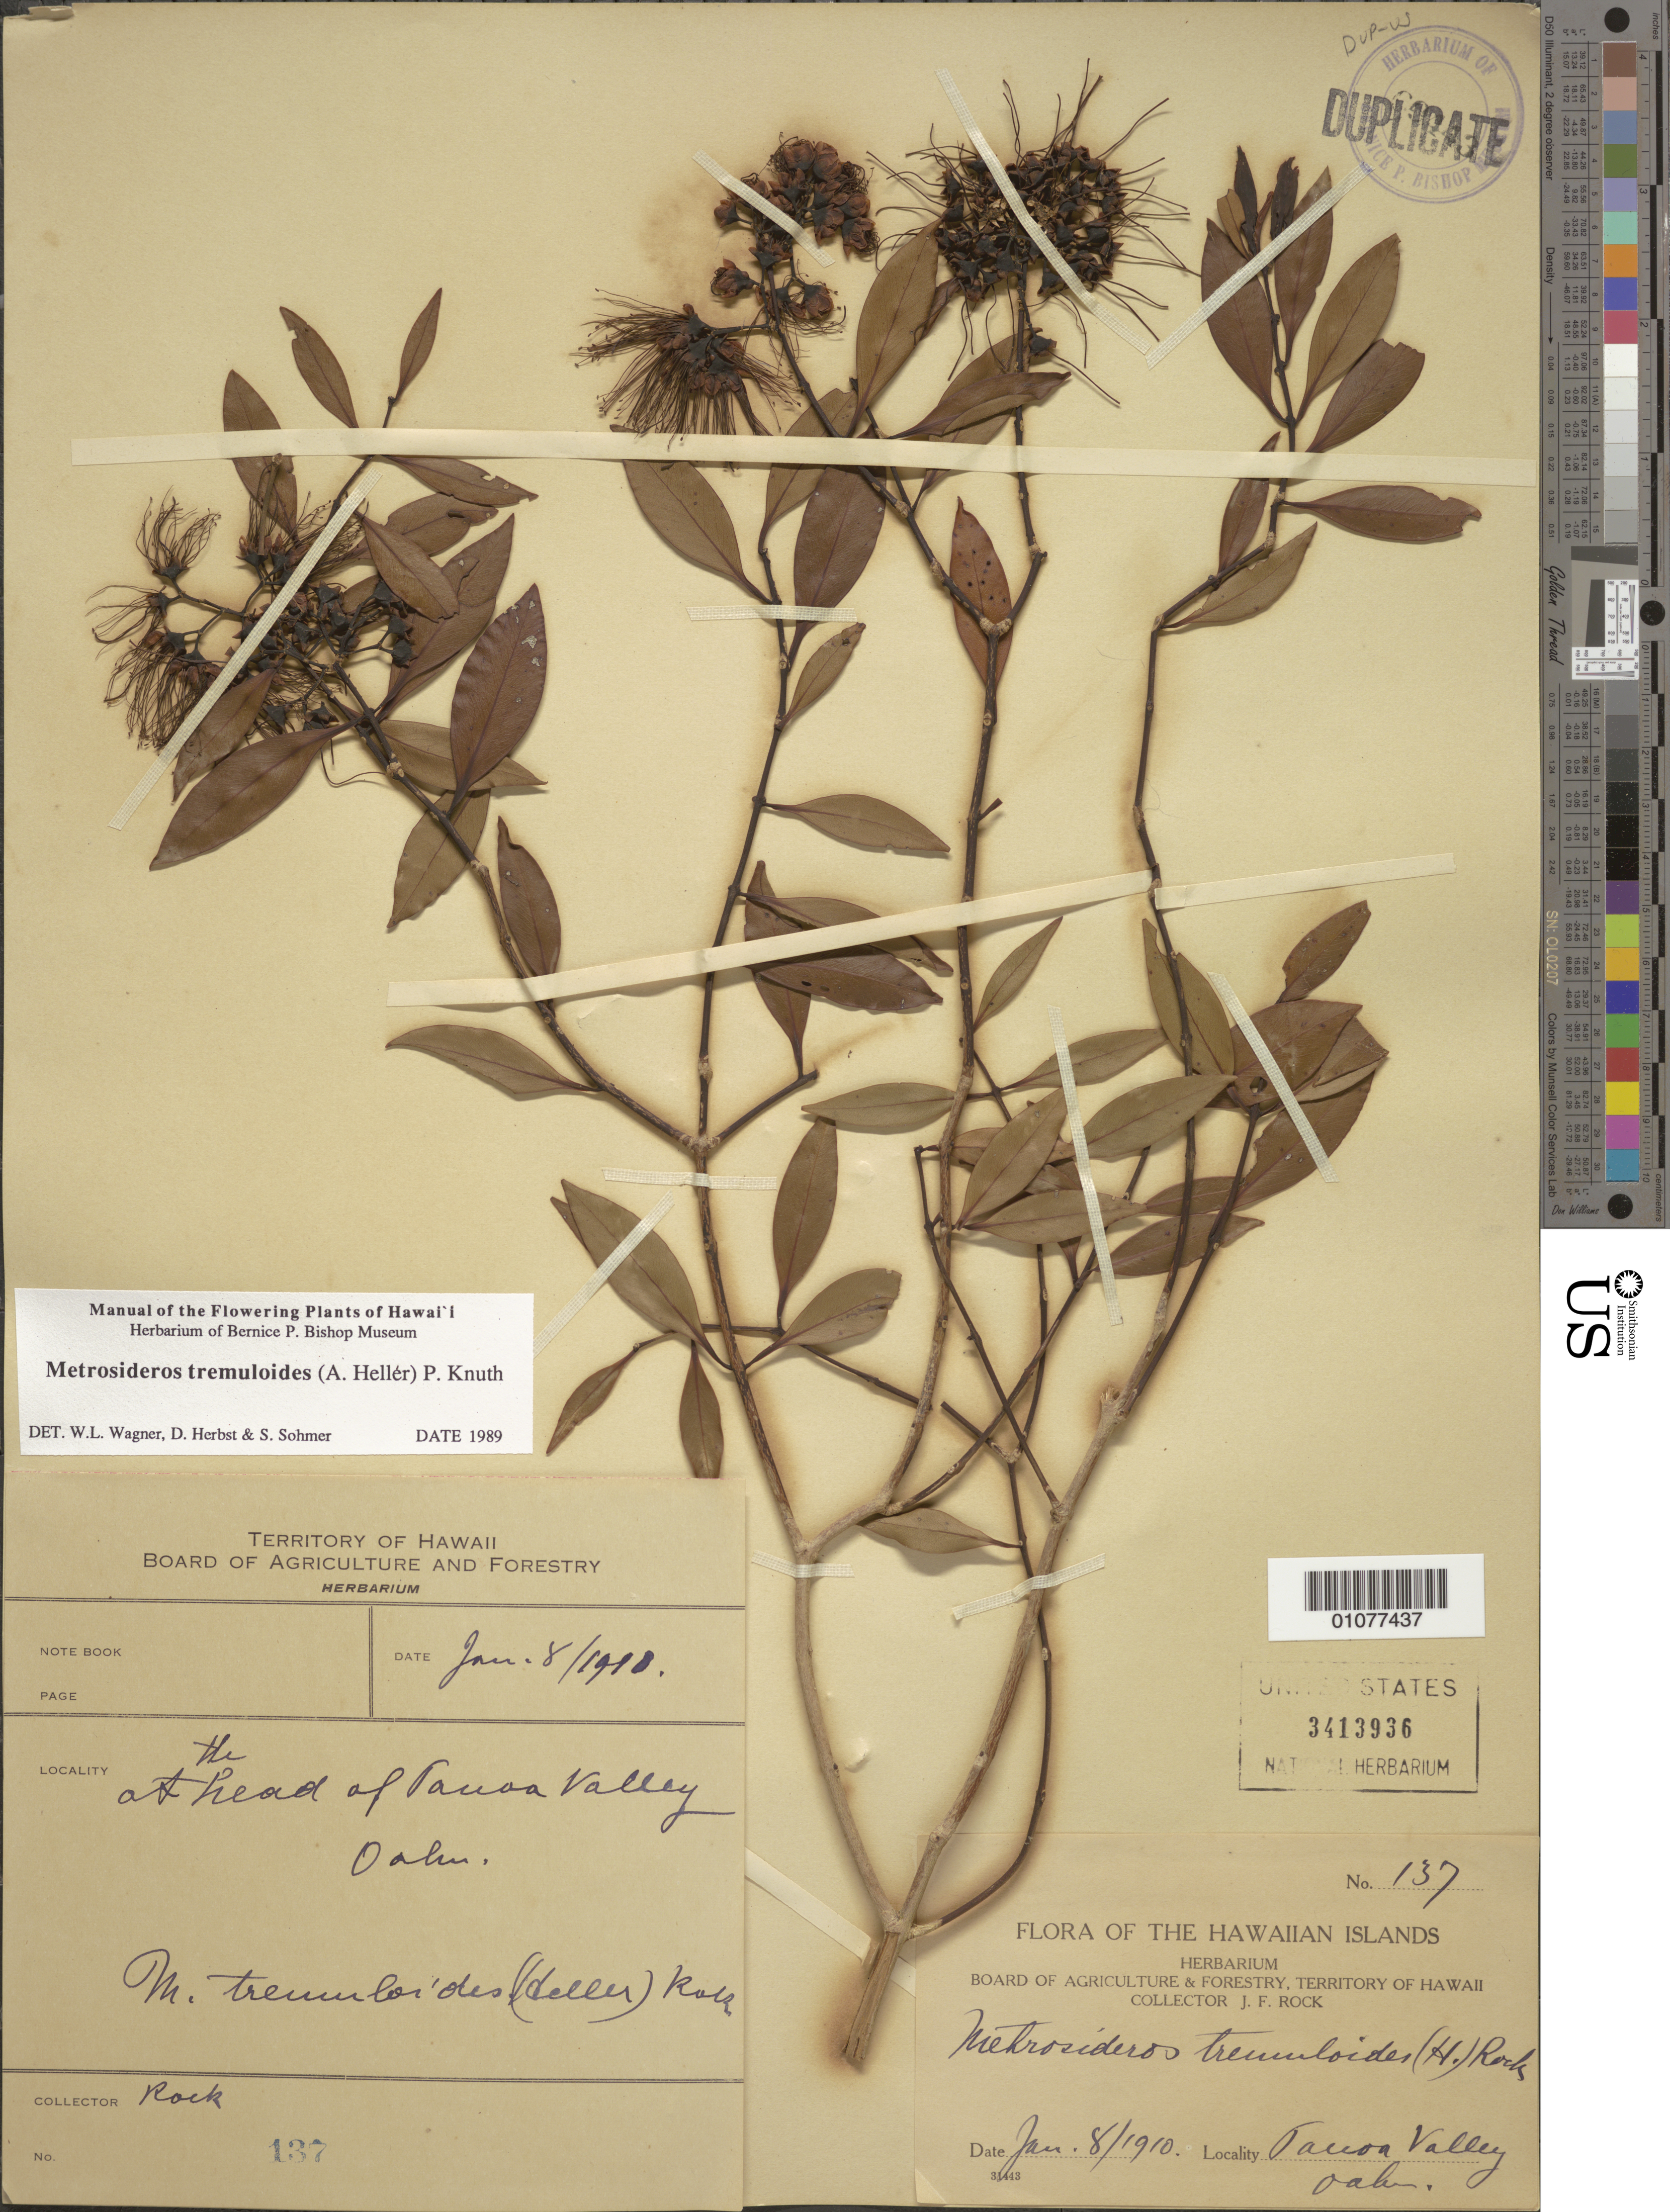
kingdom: Plantae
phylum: Tracheophyta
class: Magnoliopsida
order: Myrtales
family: Myrtaceae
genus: Metrosideros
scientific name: Metrosideros tremuloides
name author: (A. Heller) Knuth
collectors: J. F. Rock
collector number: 137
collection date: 1910-01-08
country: United States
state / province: Hawaii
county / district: Honolulu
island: Oahu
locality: head of Oauoa Valley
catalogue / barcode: US 3413936